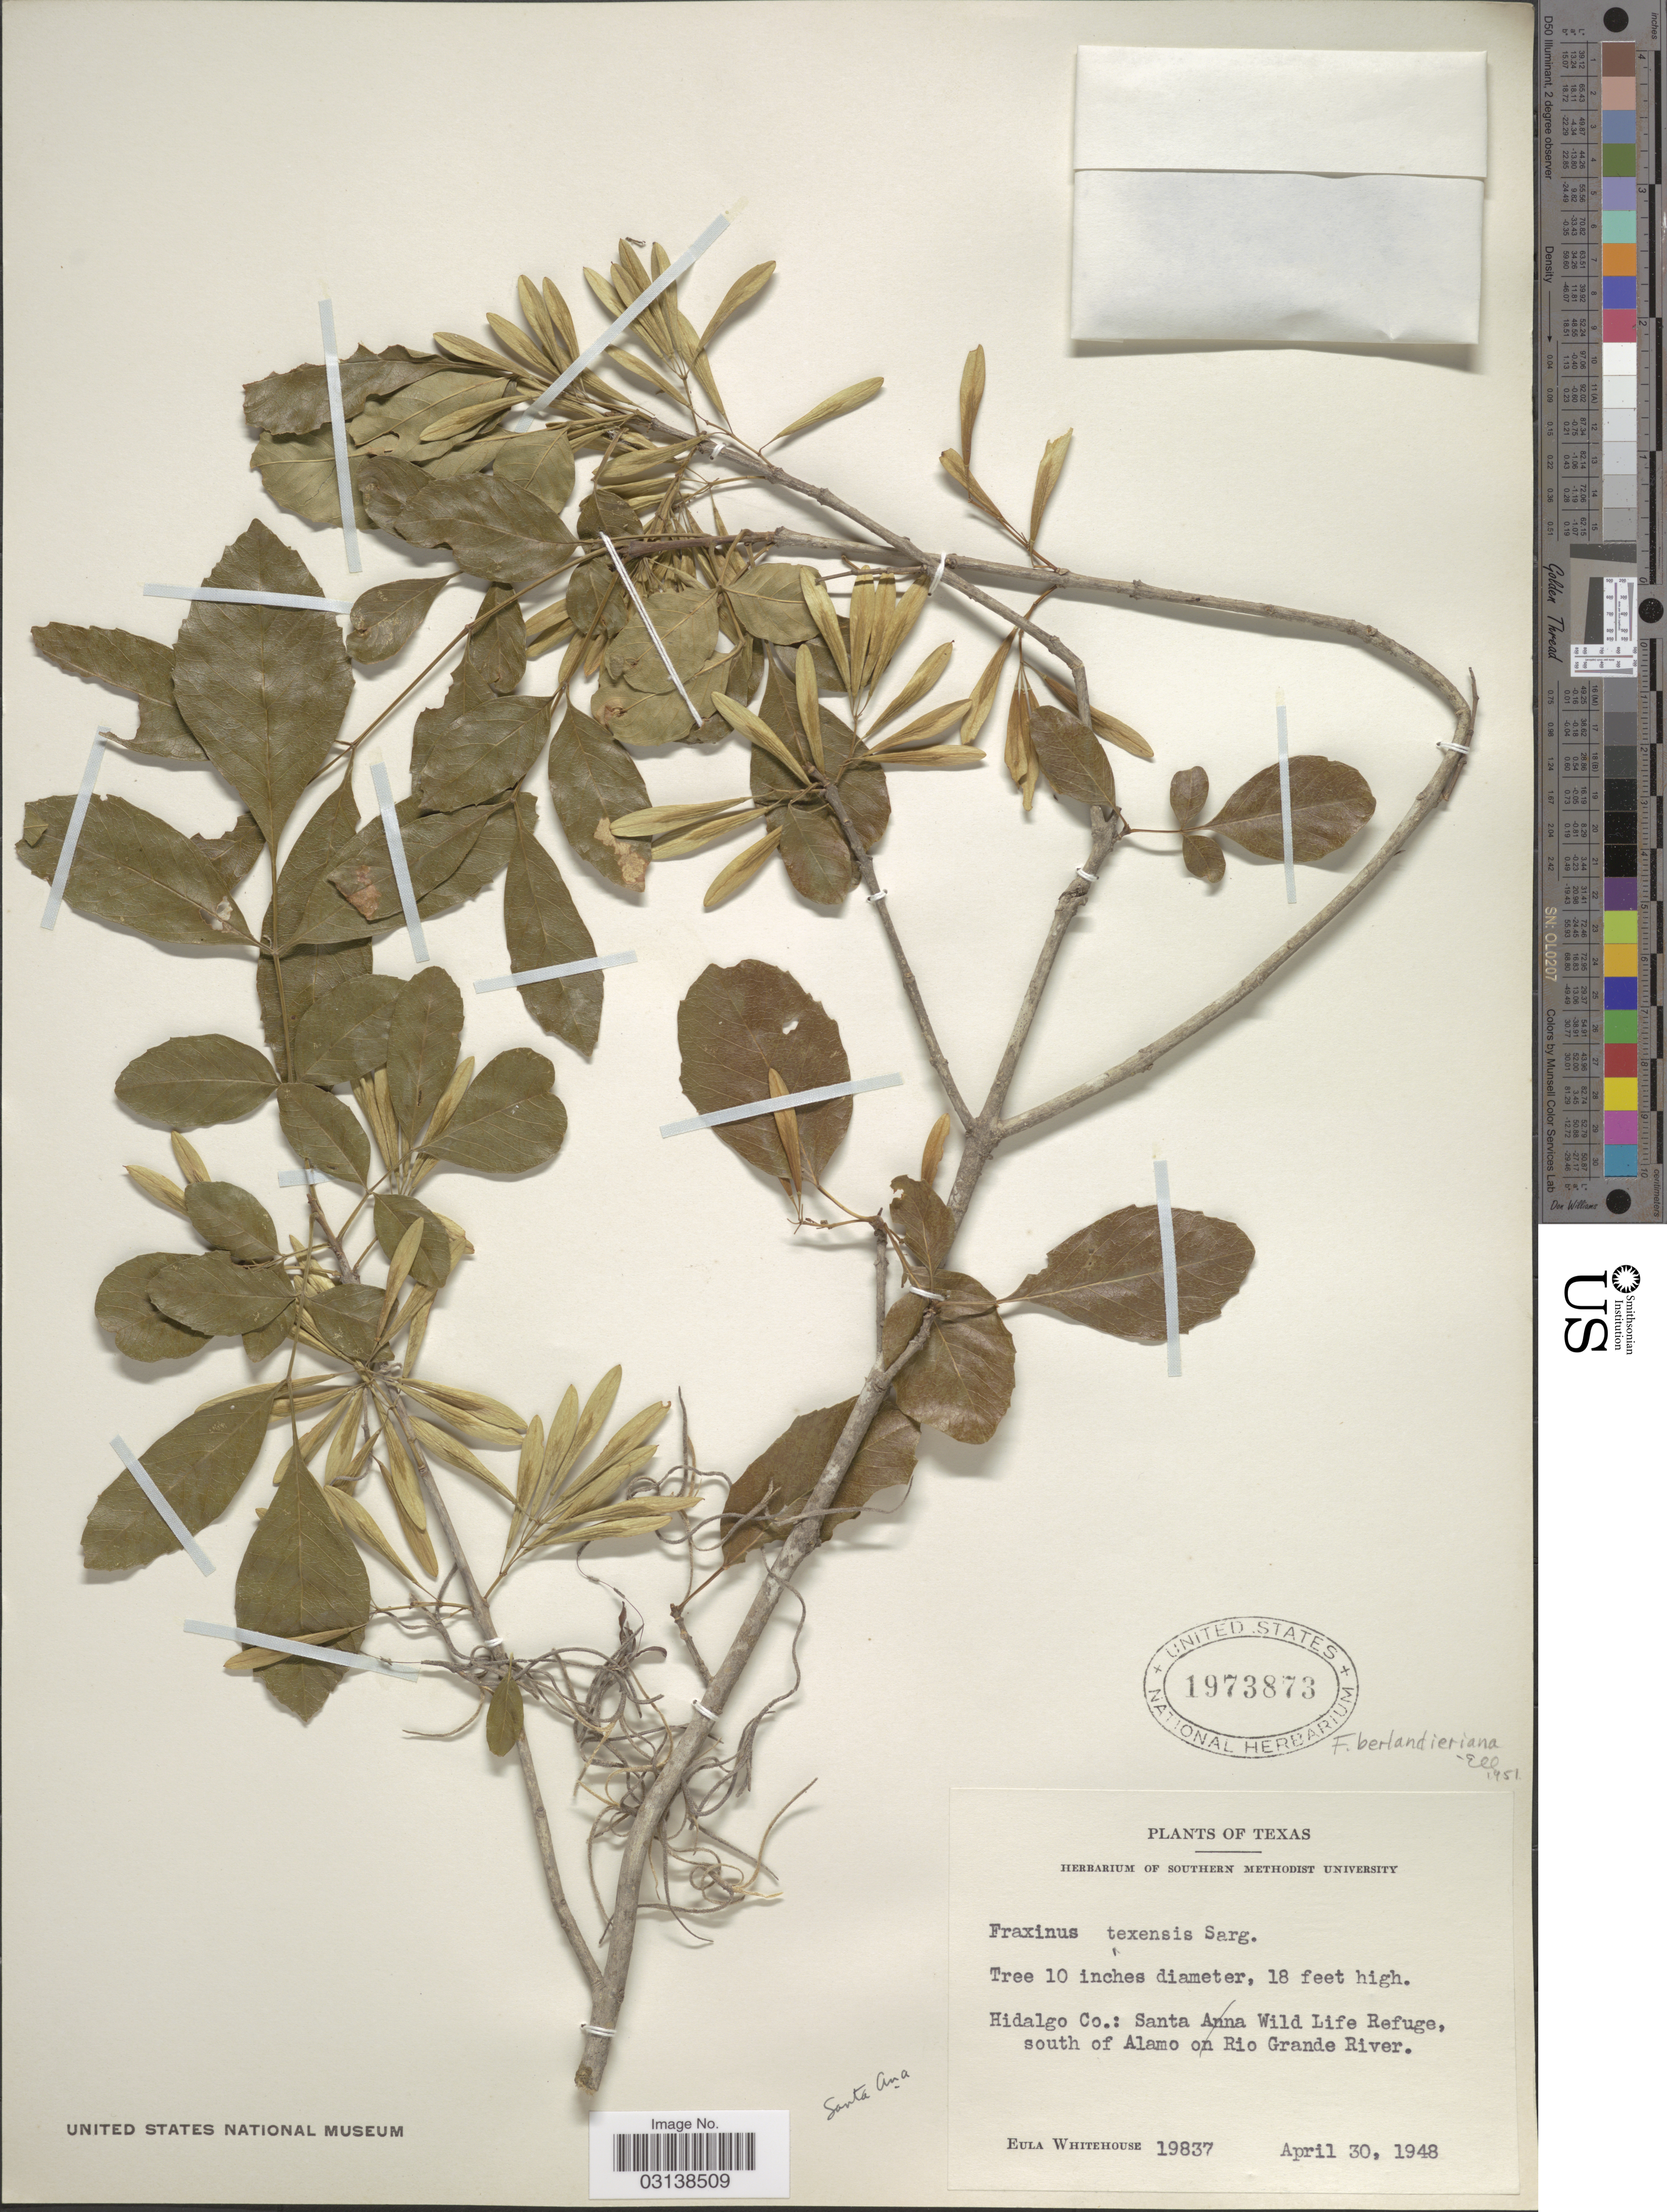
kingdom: Plantae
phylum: Tracheophyta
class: Magnoliopsida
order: Lamiales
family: Oleaceae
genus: Fraxinus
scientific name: Fraxinus berlandieriana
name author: A. DC.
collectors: E. Whitehouse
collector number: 19837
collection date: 1948-04-30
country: United States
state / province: Texas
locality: Hidalgo Co.: Santa Ana Wild Life Refuge, south of Alamo on Rio Grande River.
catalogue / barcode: US 1973873